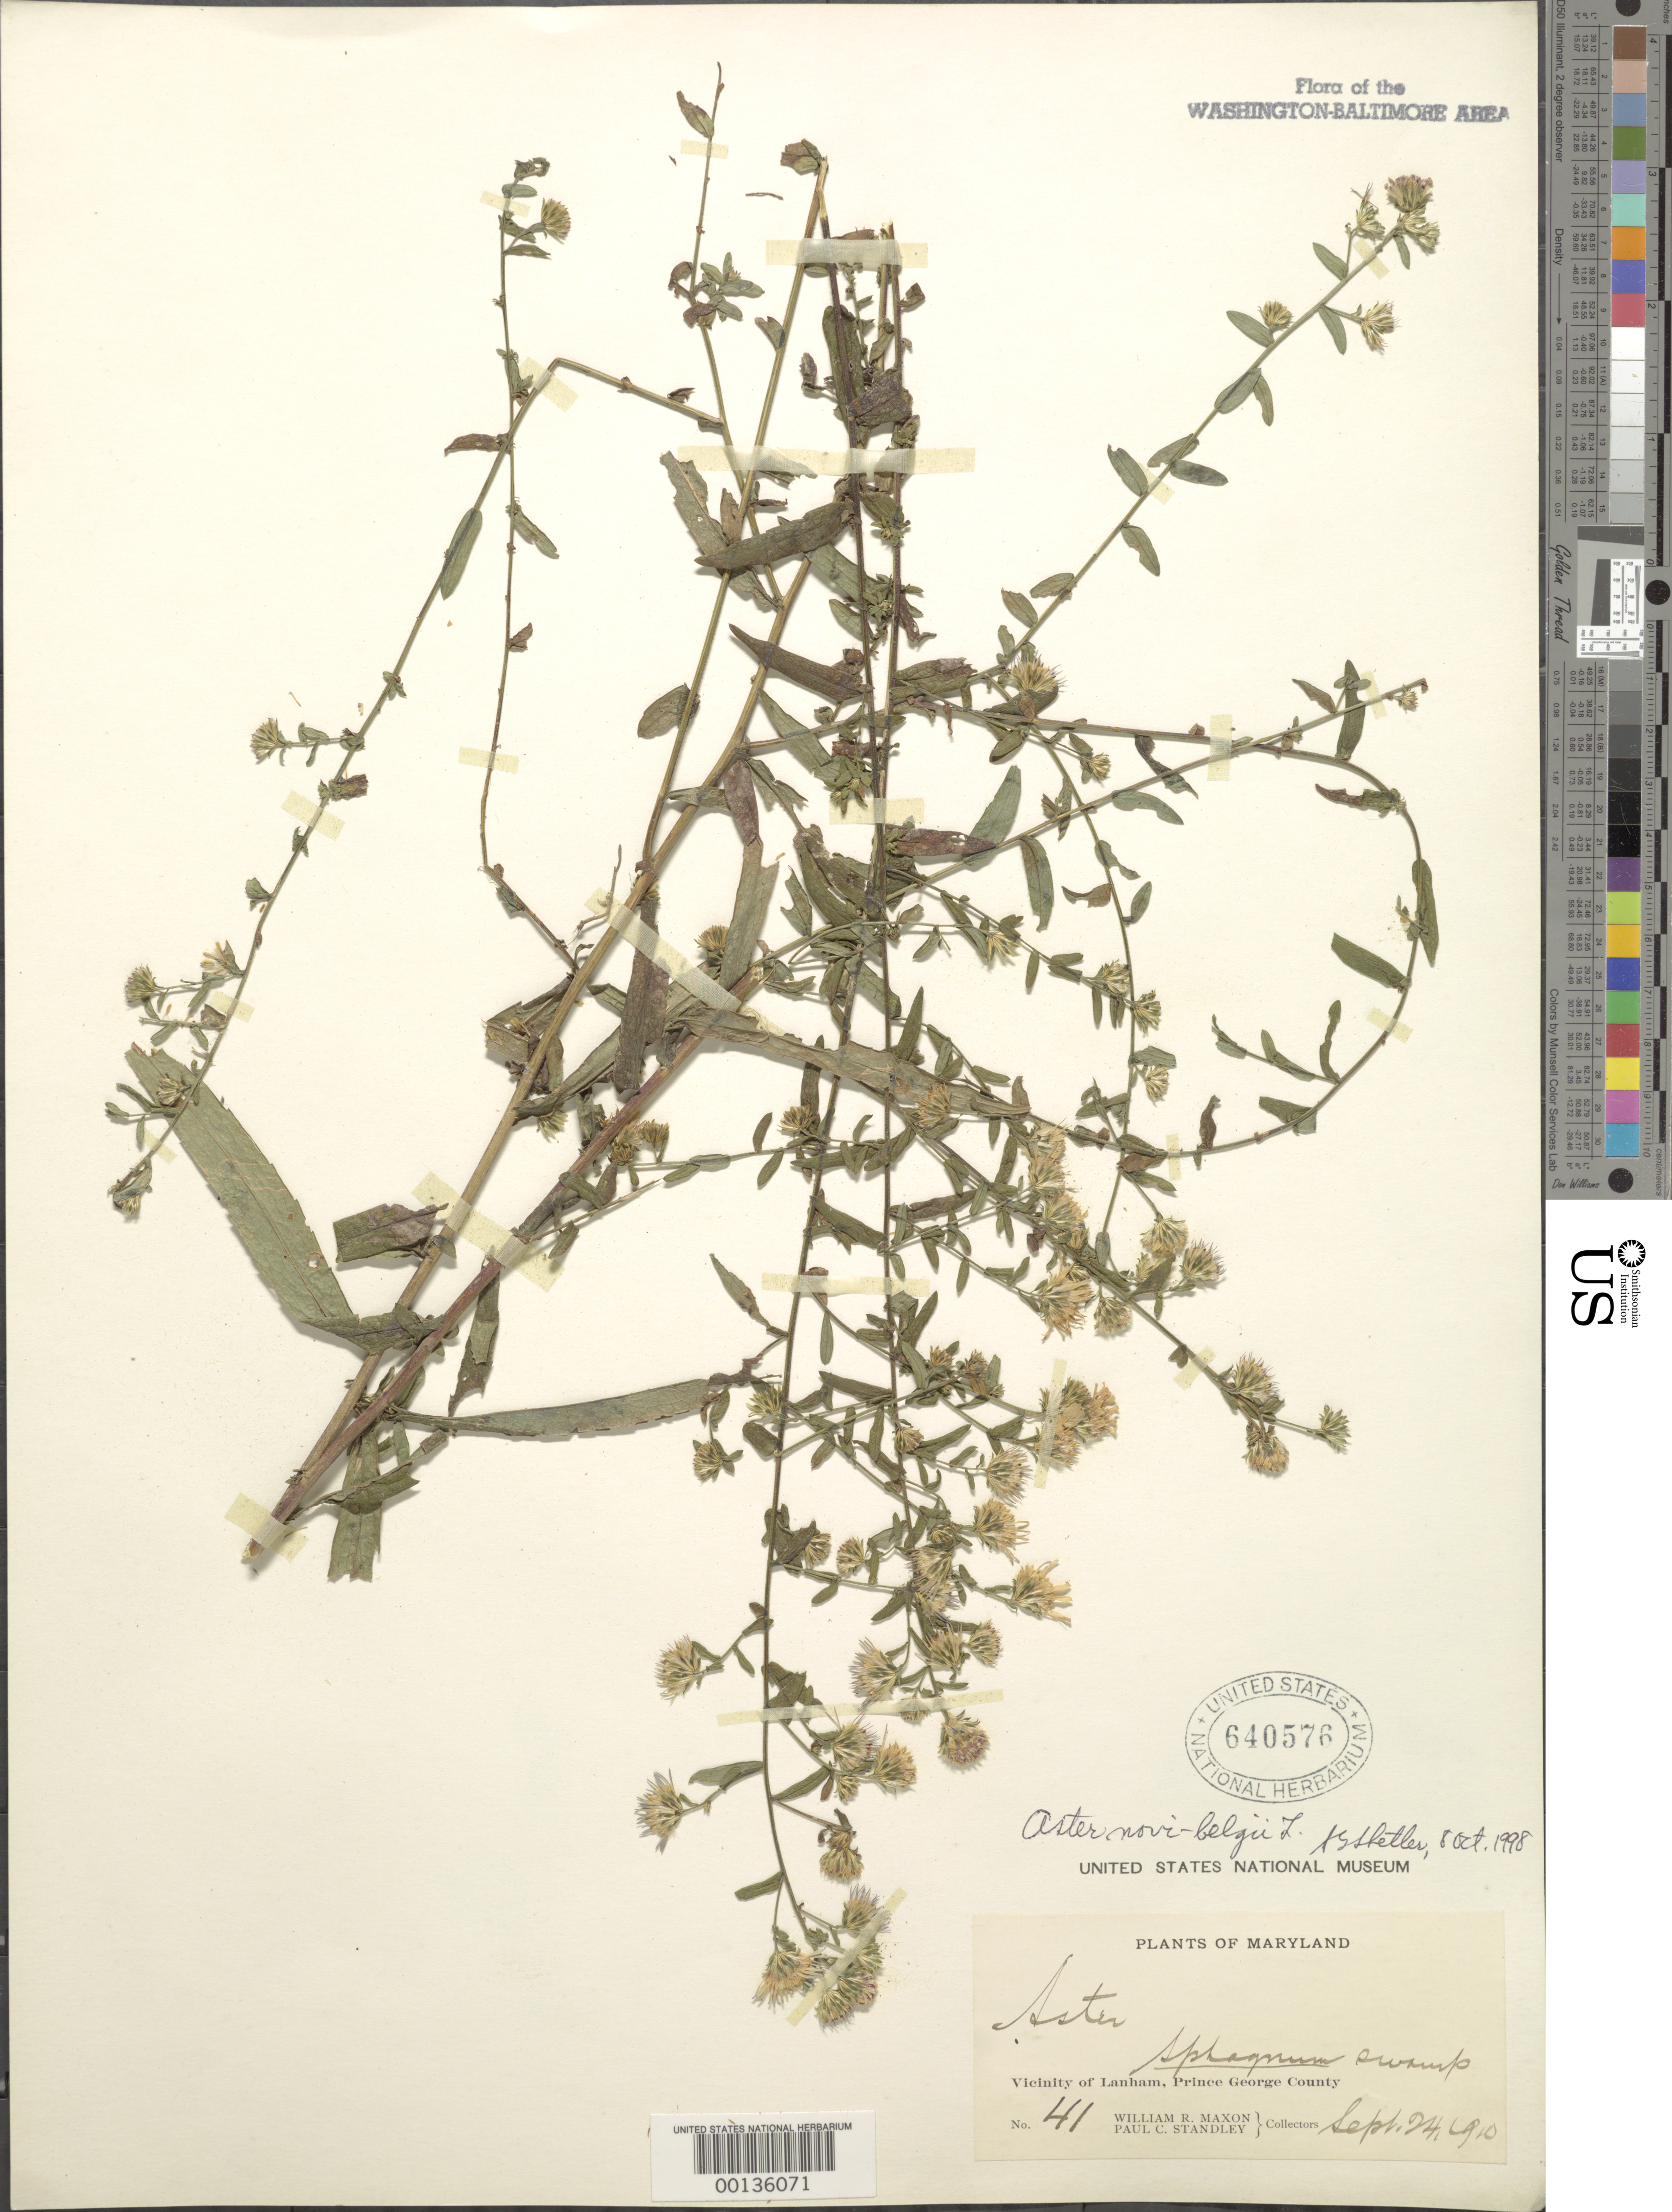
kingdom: Plantae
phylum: Tracheophyta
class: Magnoliopsida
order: Asterales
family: Asteraceae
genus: Symphyotrichum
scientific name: Symphyotrichum novi-belgii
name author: (L.) G.L. Nesom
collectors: W. R. Maxon & P. C. Standley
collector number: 41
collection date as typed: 24 Sep 1910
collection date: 1910-09-24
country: United States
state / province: Maryland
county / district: Prince George's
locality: Lanham Vicinity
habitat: Sphagnum swamp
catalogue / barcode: US 640576